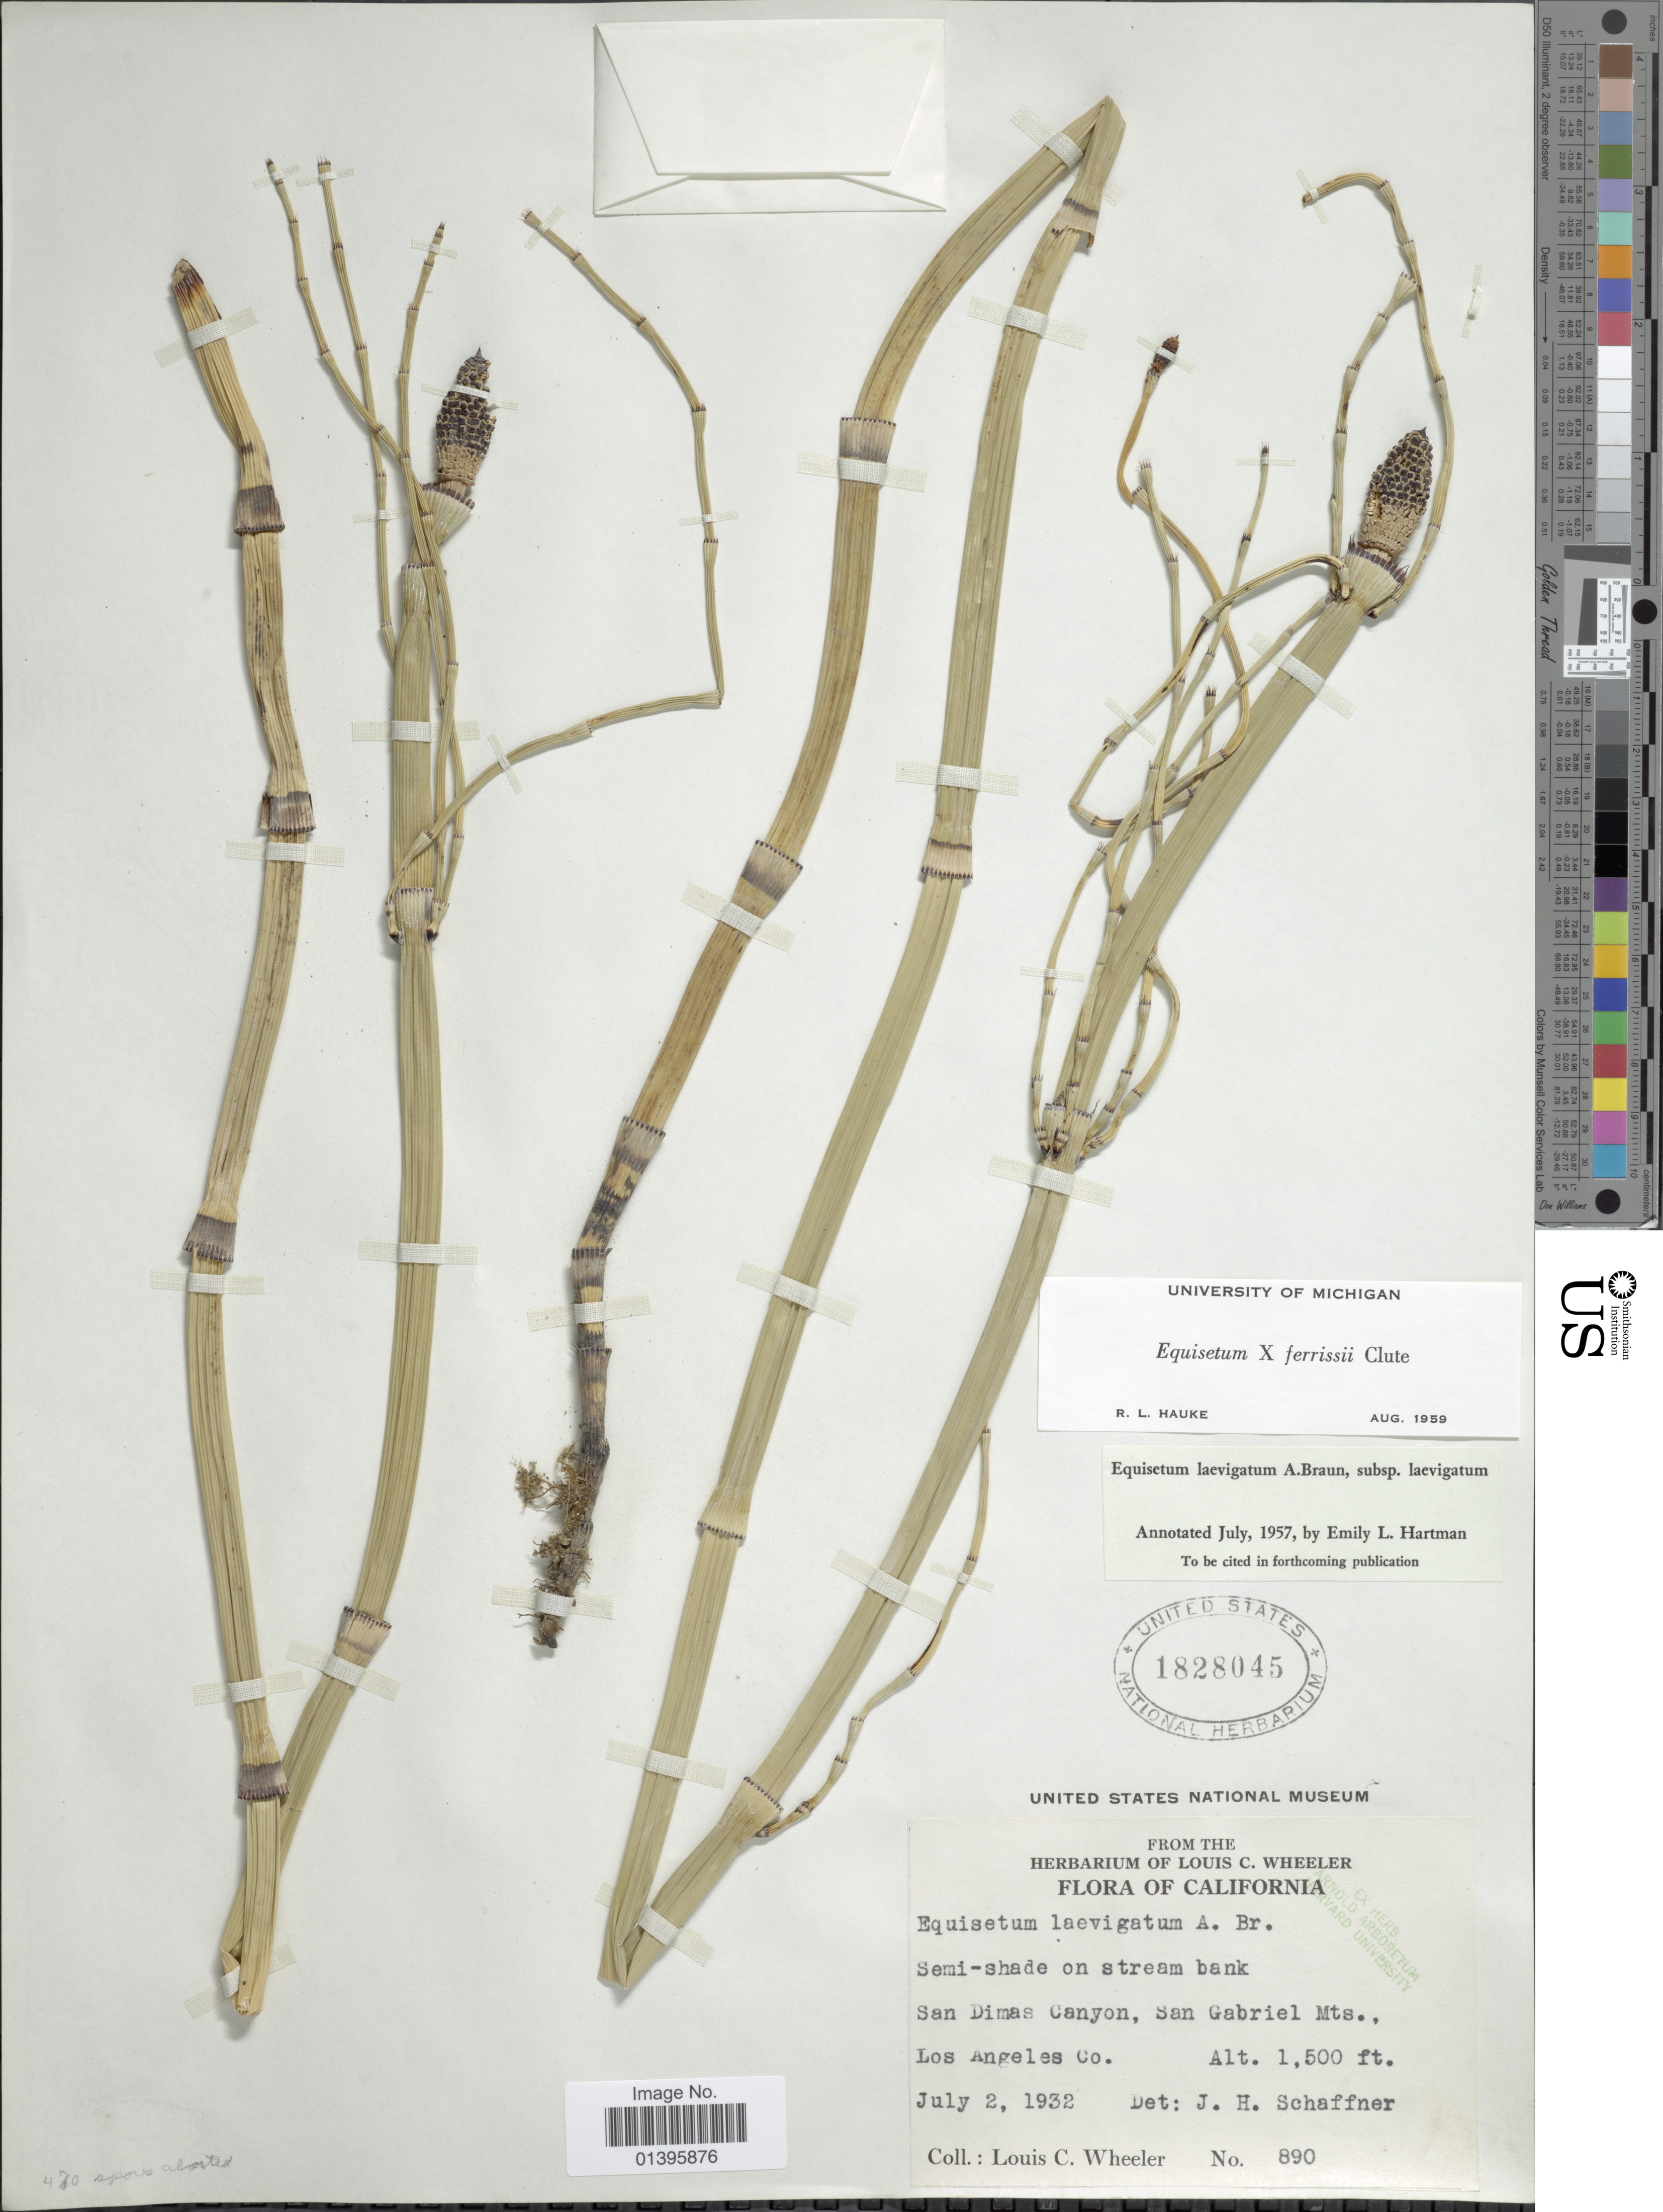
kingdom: Plantae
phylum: Tracheophyta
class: Polypodiopsida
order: Equisetales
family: Equisetaceae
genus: Equisetum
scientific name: Equisetum x ferrissii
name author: Clute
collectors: L. C. Wheeler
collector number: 890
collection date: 1932-07-02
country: United States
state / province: California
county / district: Los Angeles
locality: San Dimas Canyon, San Gabriel Mts., Los Angeles Co.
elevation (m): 457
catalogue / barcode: US 1828045